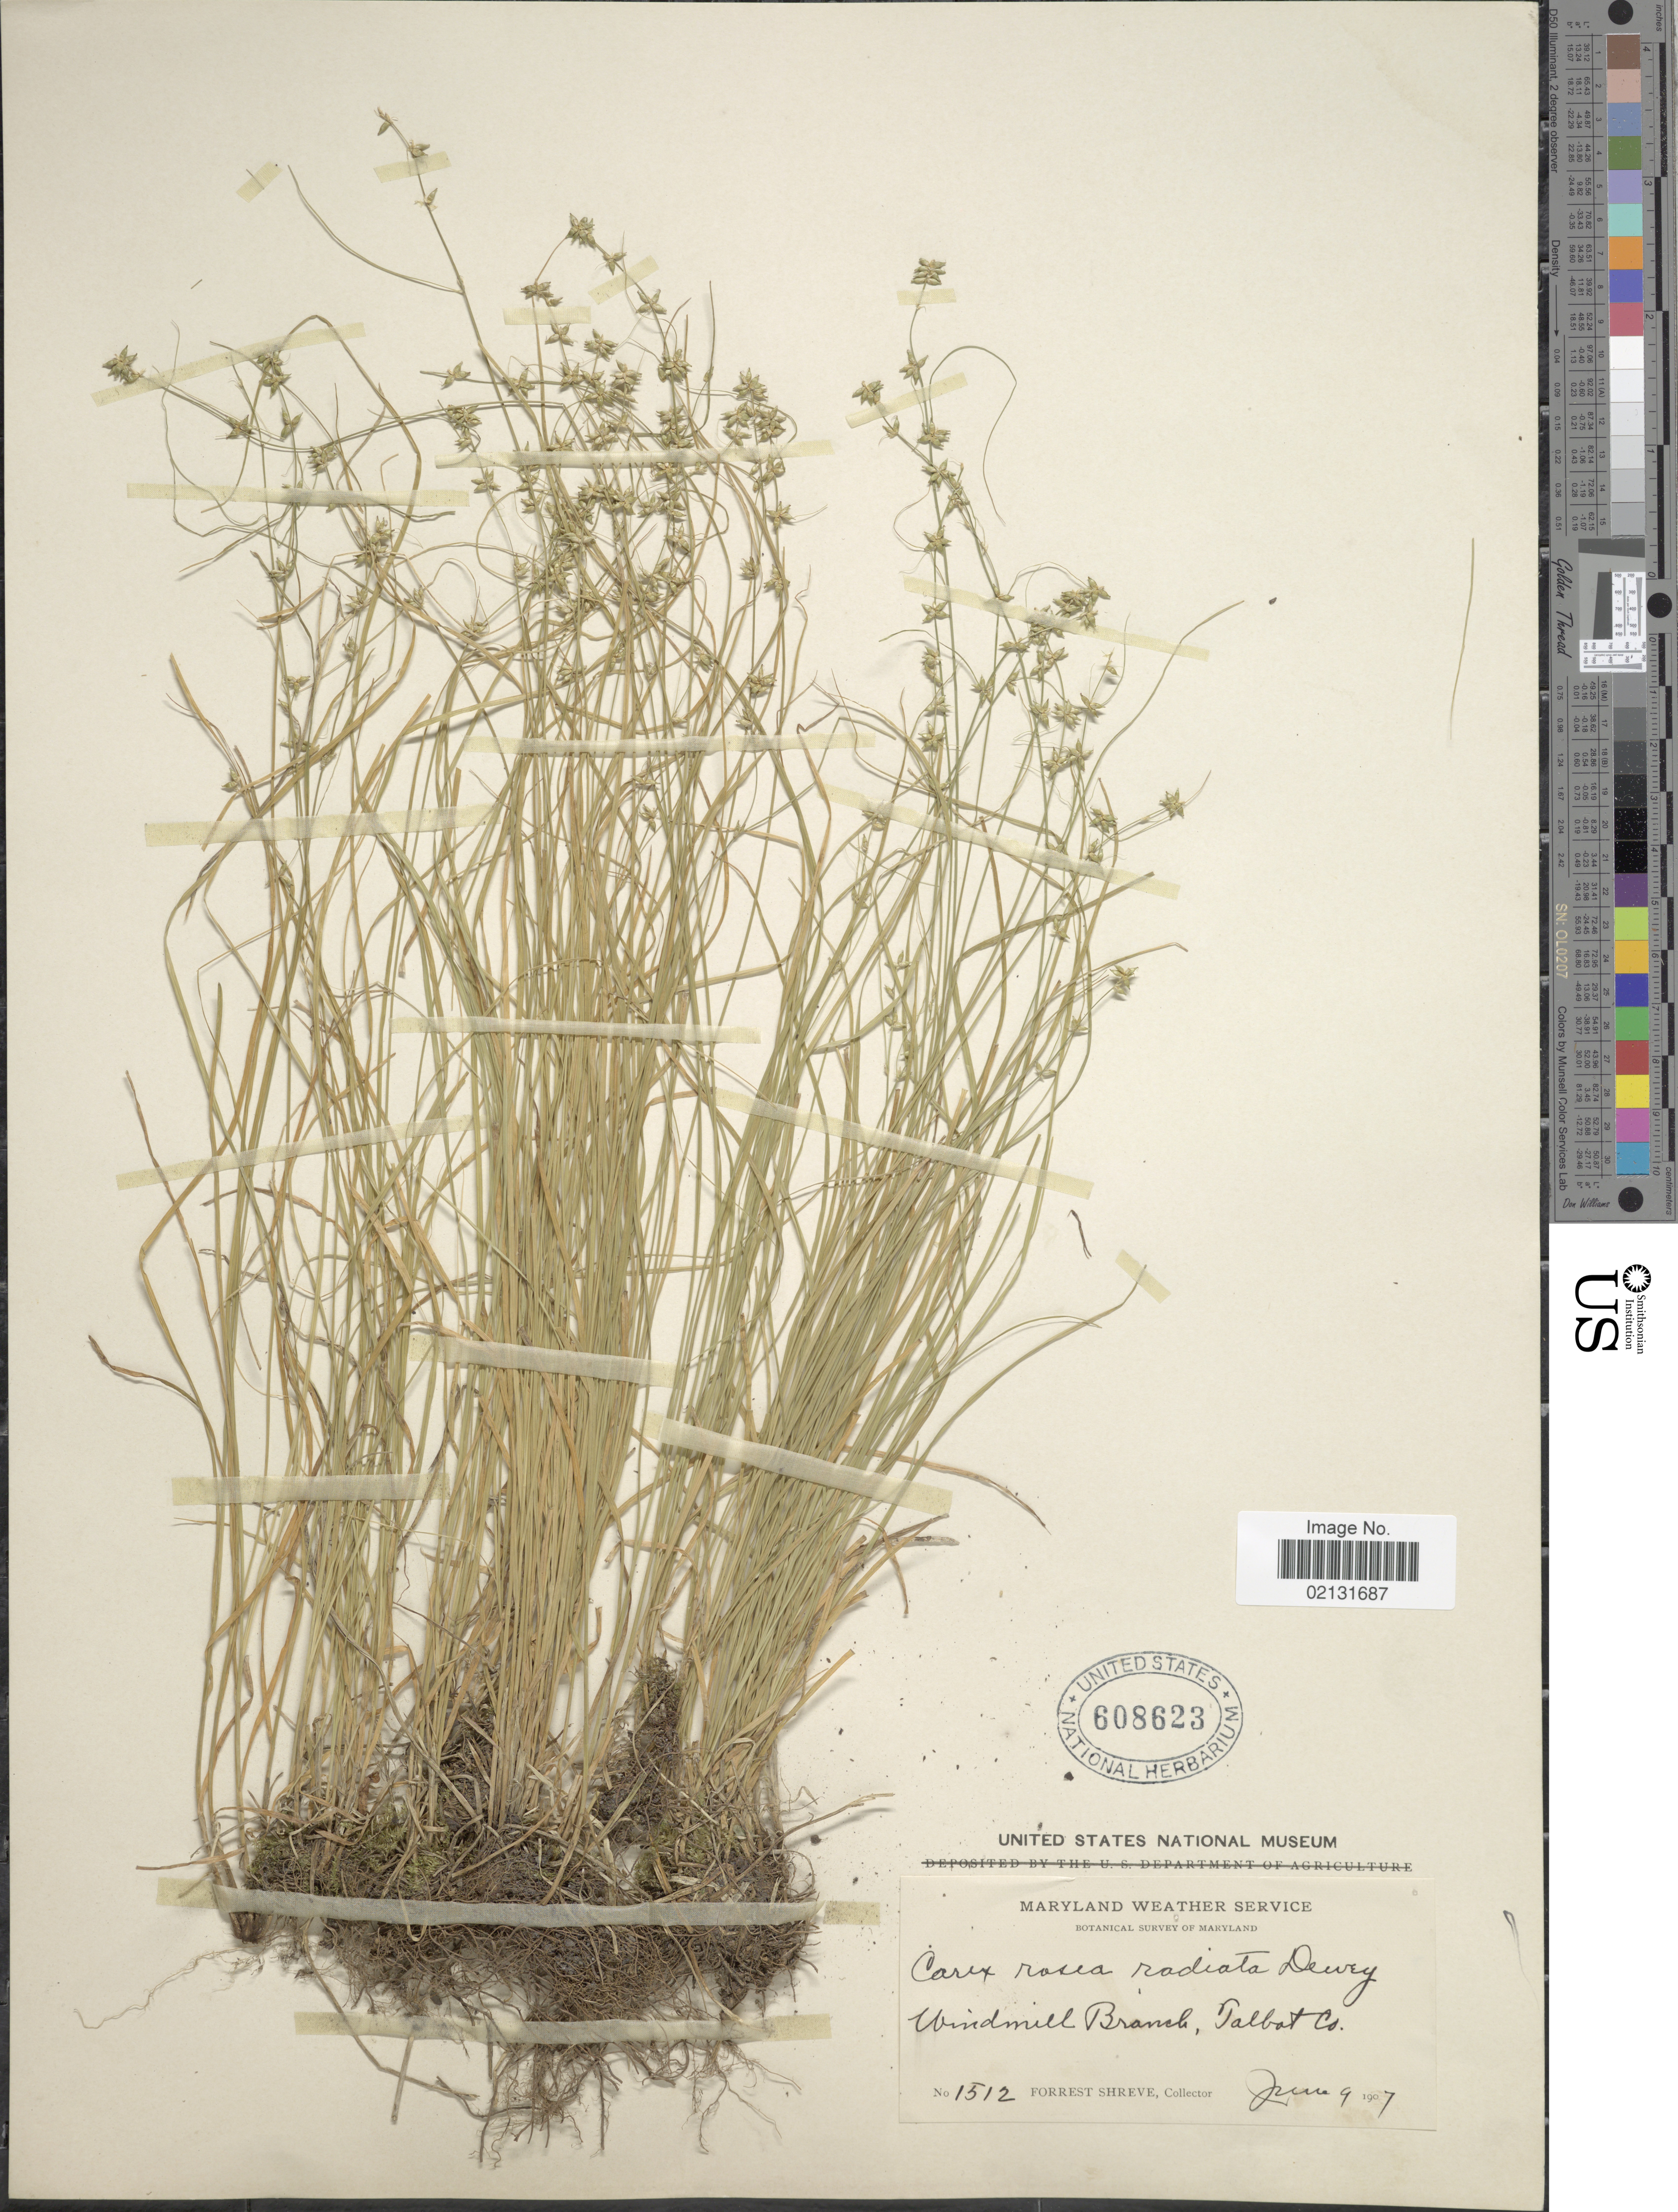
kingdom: Plantae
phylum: Tracheophyta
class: Liliopsida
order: Poales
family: Cyperaceae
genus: Carex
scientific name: Carex rosea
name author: Willd.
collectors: F. Shreve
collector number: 1512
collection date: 1907-06-09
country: United States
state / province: Maryland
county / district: Talbot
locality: Windmill Branch, Talbot Co. Maryland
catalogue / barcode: US 608623